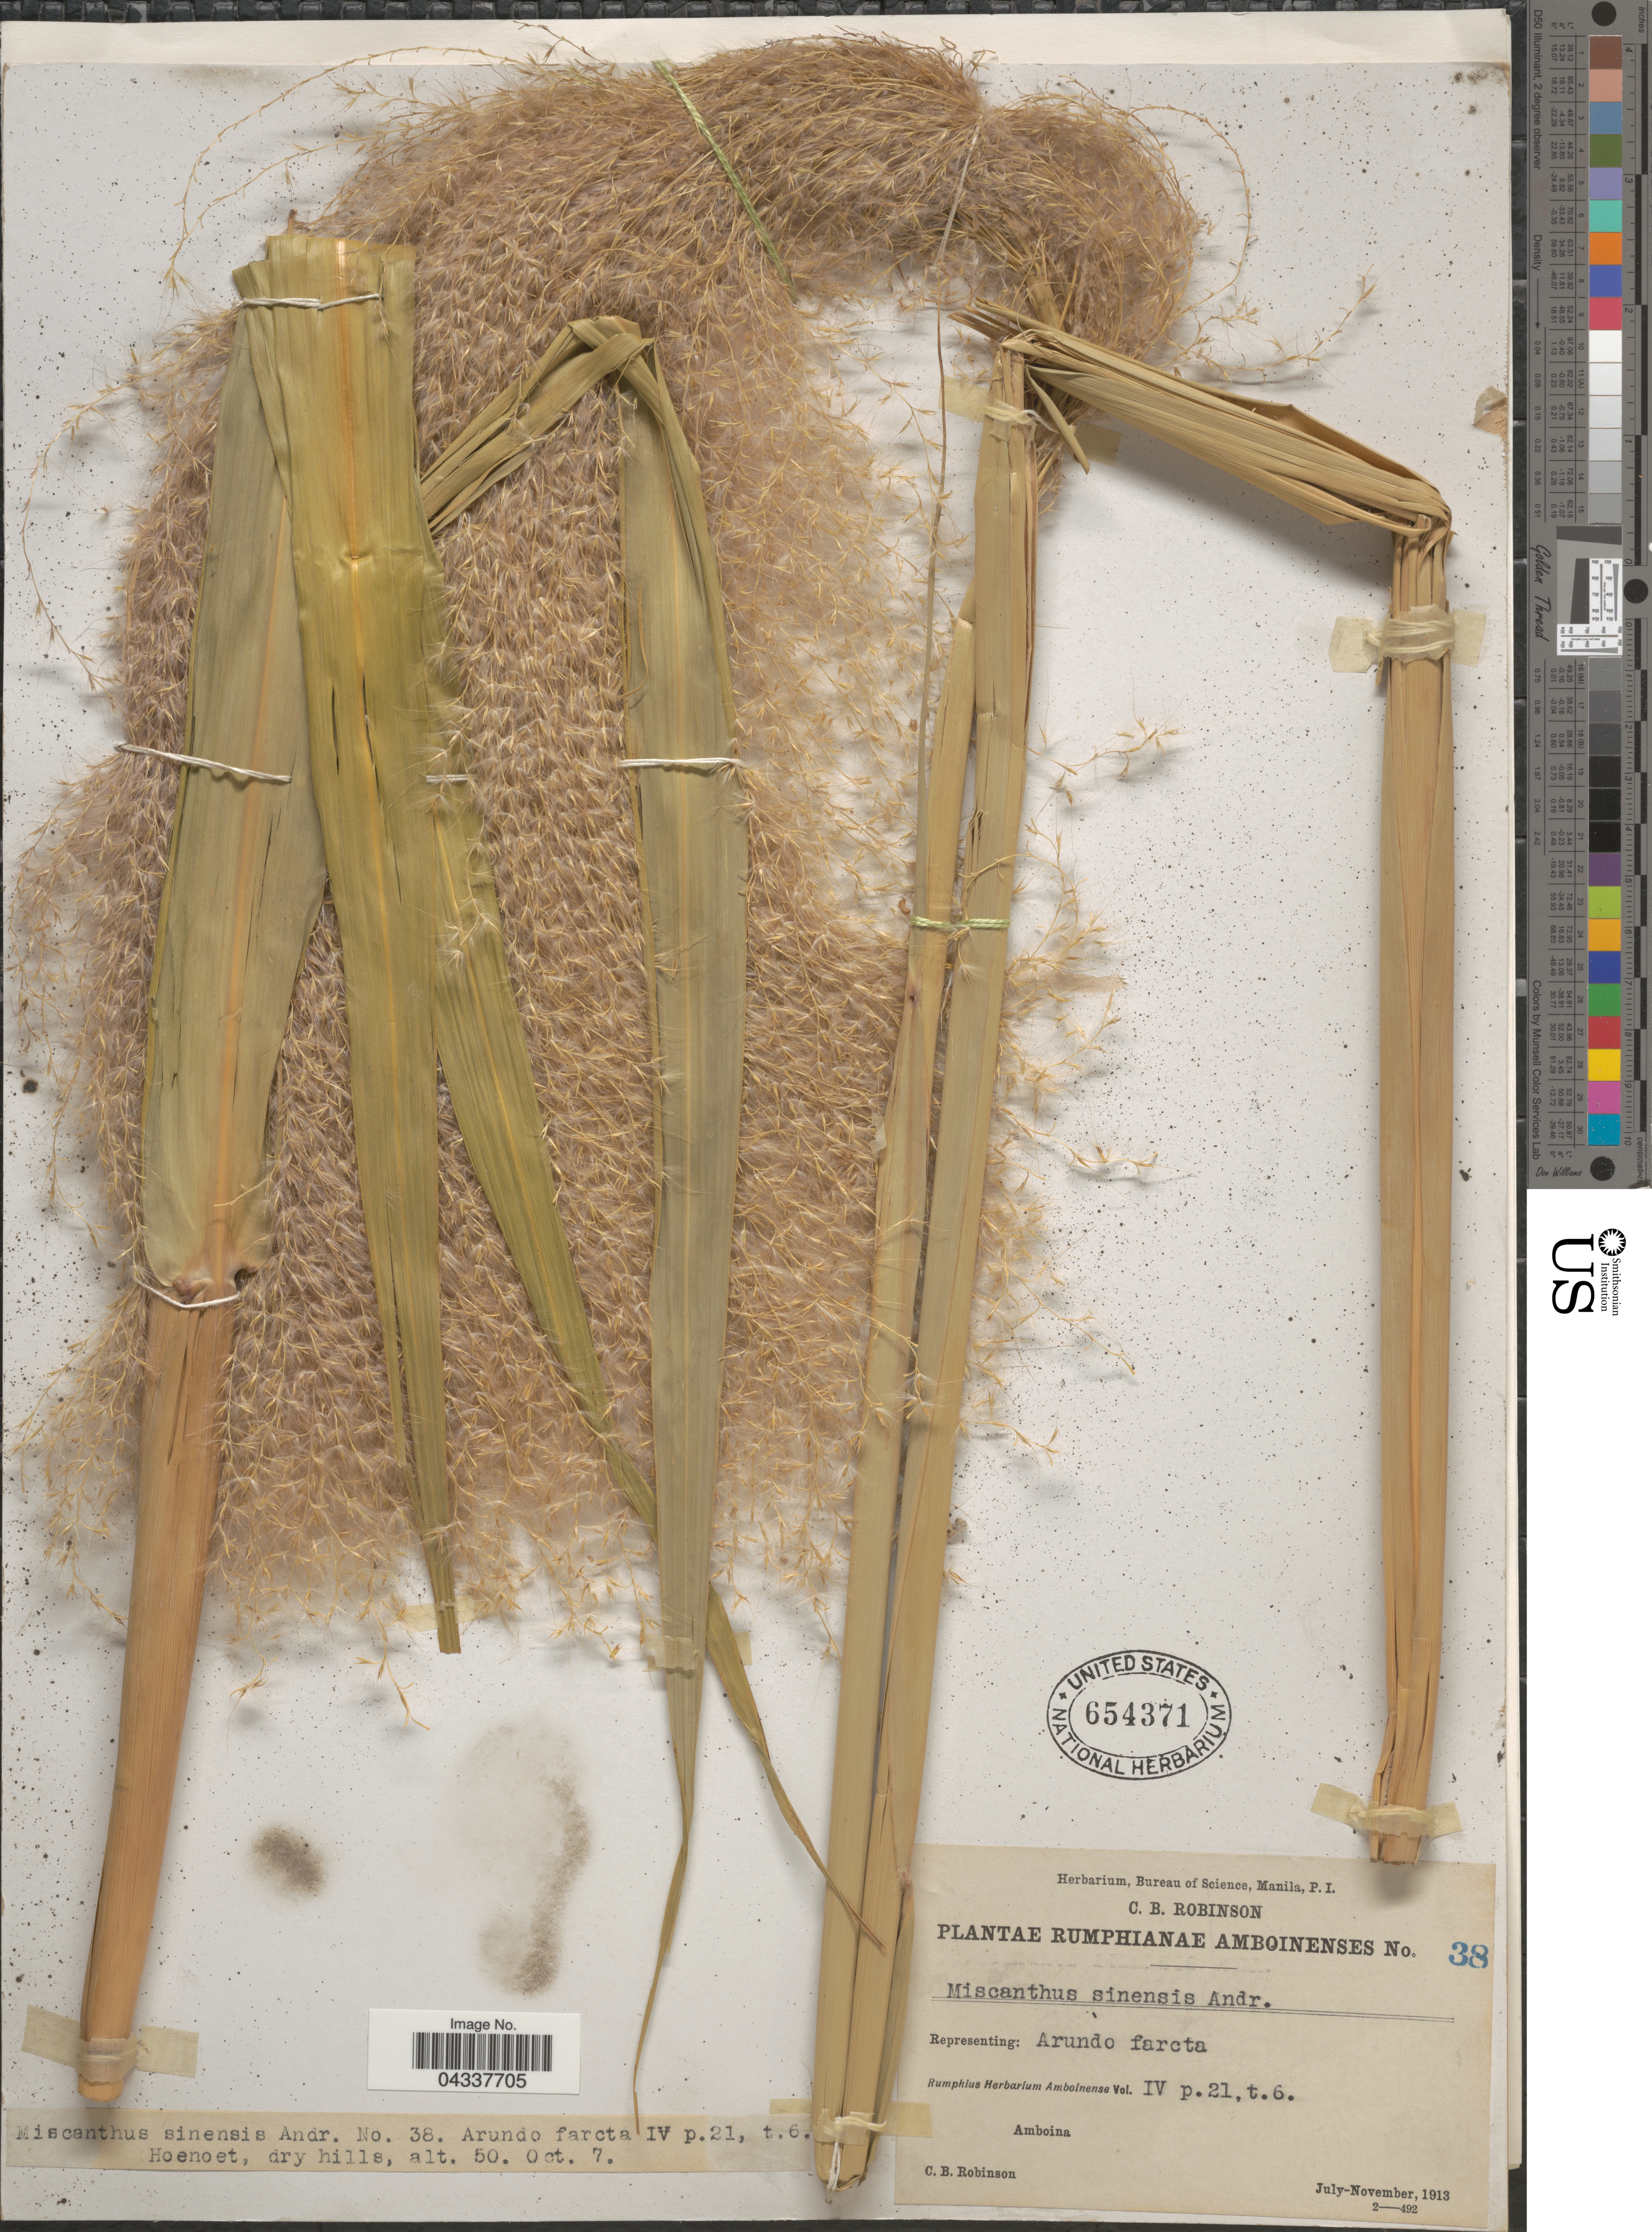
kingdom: Plantae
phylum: Tracheophyta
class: Liliopsida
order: Poales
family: Poaceae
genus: Miscanthus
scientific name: Miscanthus sinensis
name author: Andersson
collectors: C. Robinson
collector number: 38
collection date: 1913-07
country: Indonesia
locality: Amboina. Hoenoet.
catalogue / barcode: US 654371